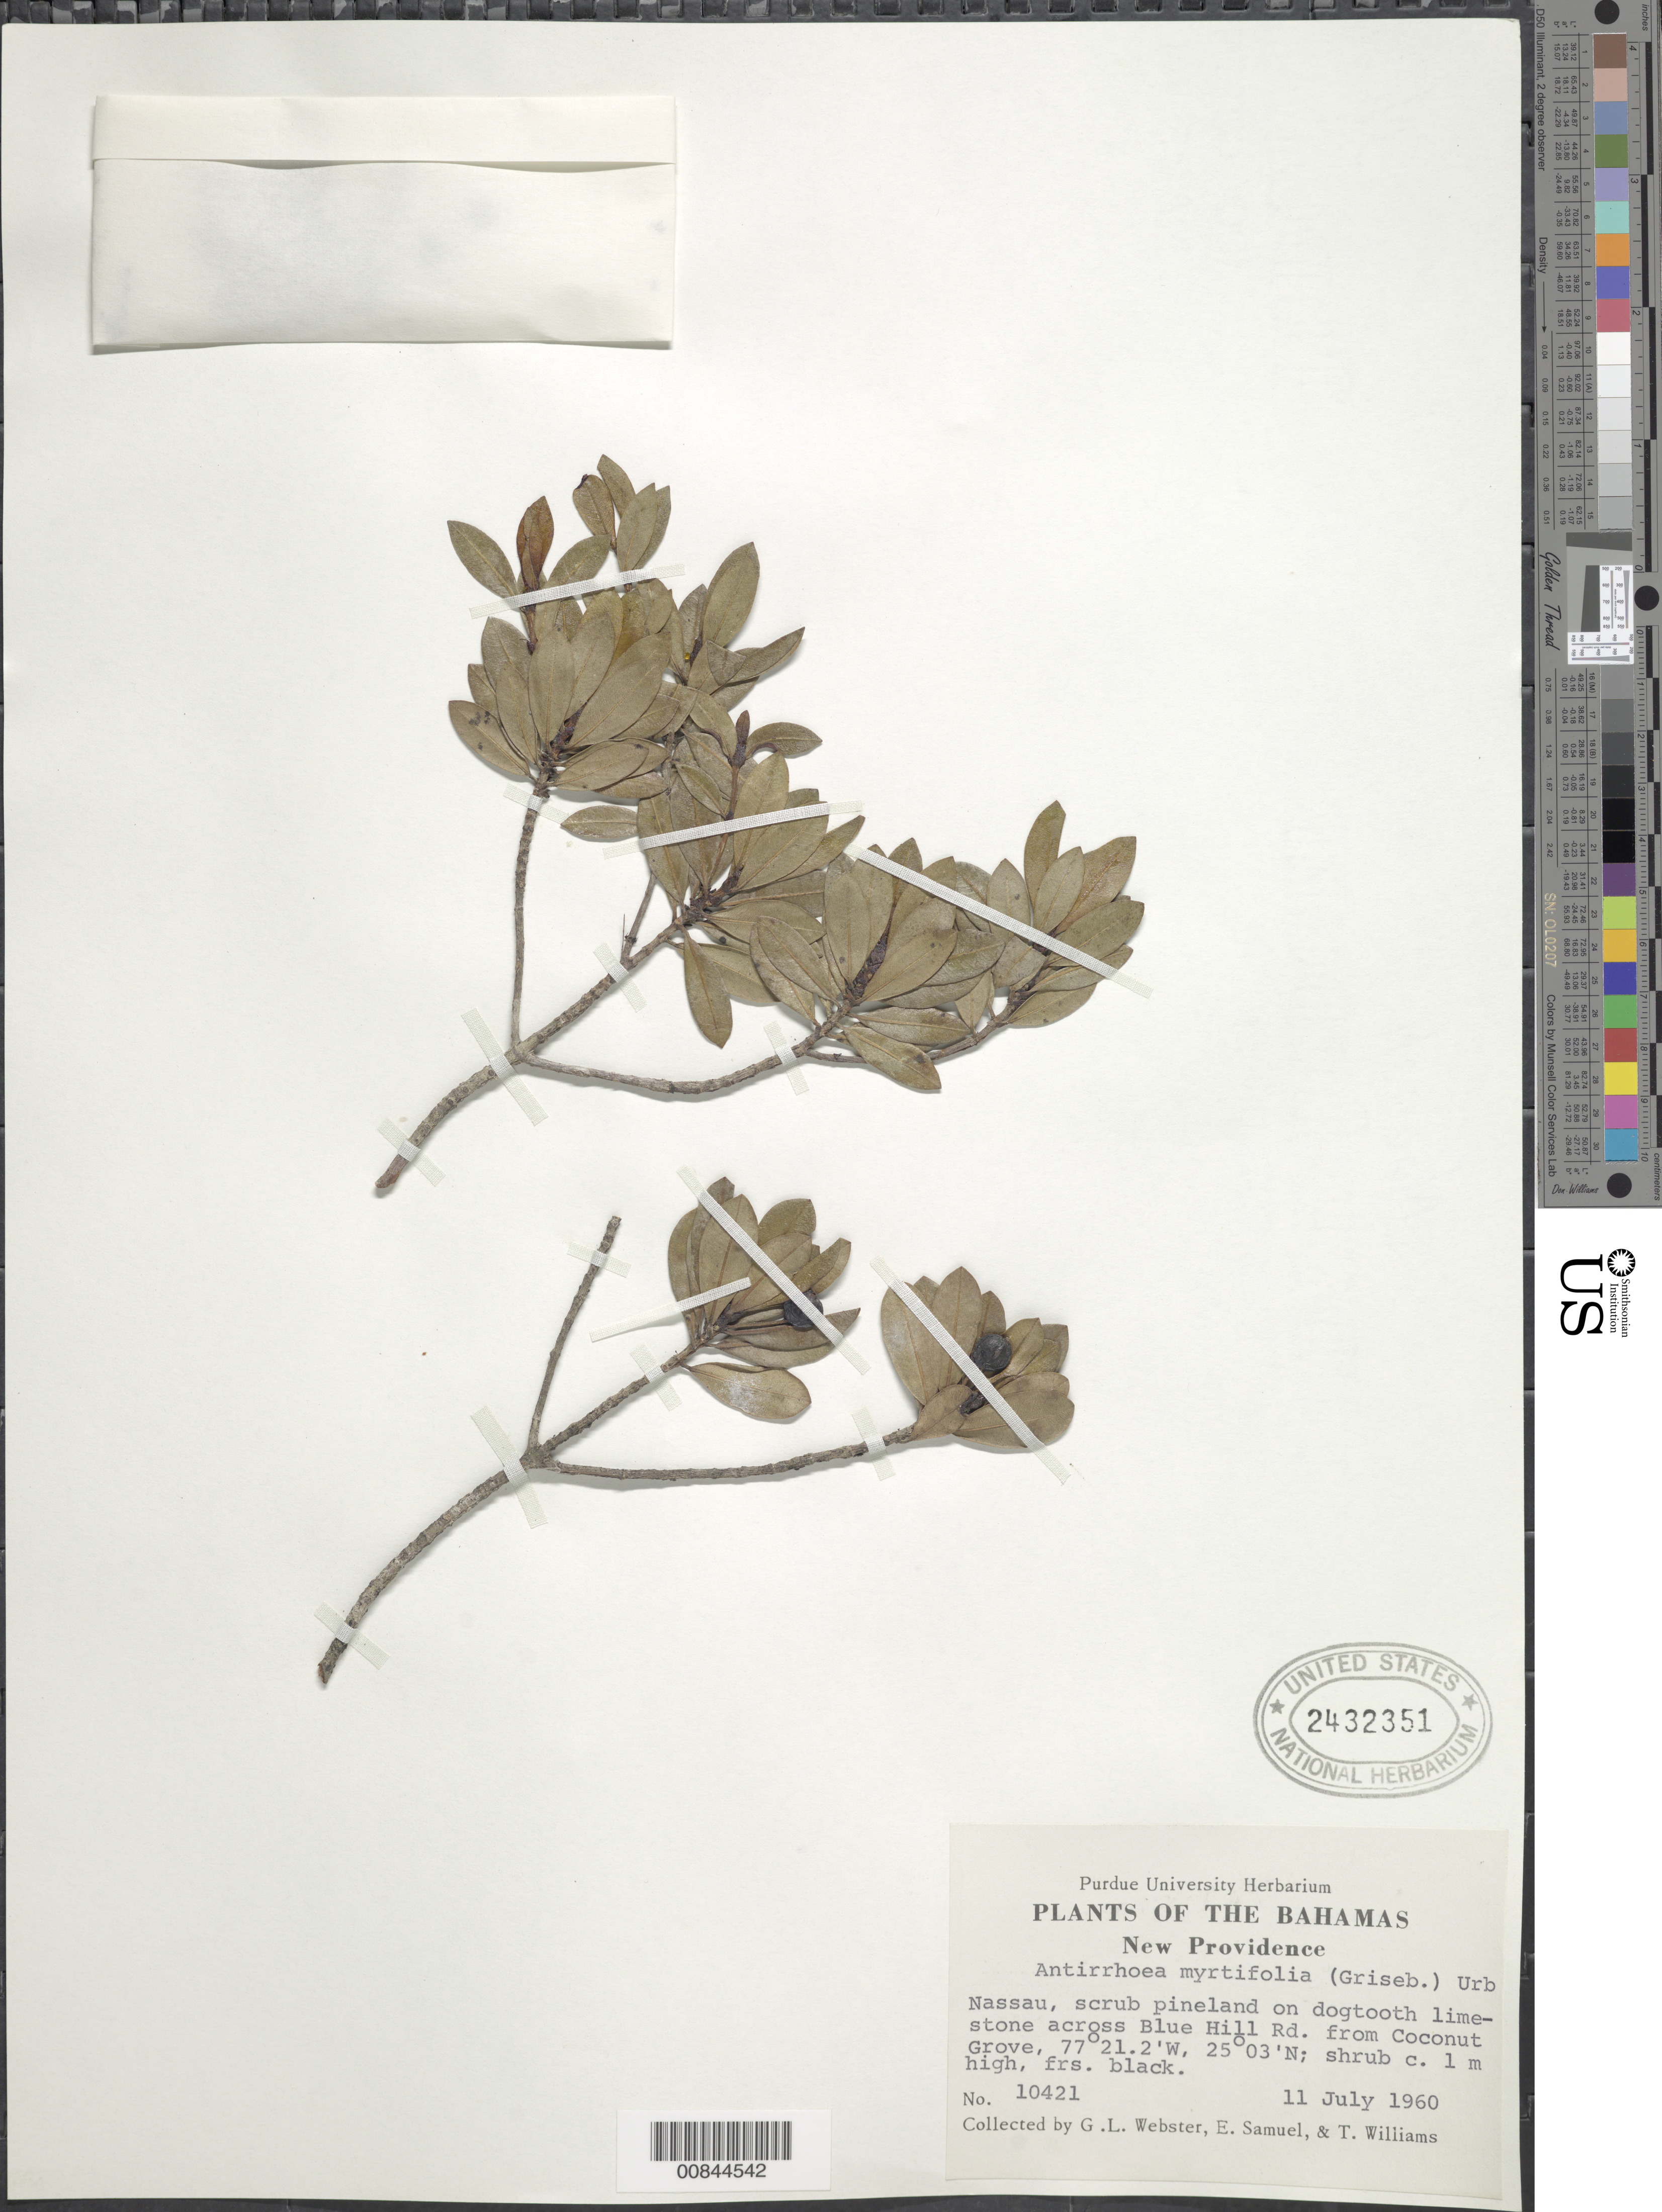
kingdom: Plantae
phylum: Tracheophyta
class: Magnoliopsida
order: Gentianales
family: Rubiaceae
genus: Stenostomum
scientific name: Stenostomum myrtifolium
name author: Griseb.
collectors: G. L. Webster, E. Samuel & T. Williams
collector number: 10421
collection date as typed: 11 Jul 1960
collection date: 1960-07-11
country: Bahamas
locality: New Providence. Nassau, across Blue Hill Road from Coconut Grove.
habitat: Scrub pineland on dogtooth limestone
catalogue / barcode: US 2432351